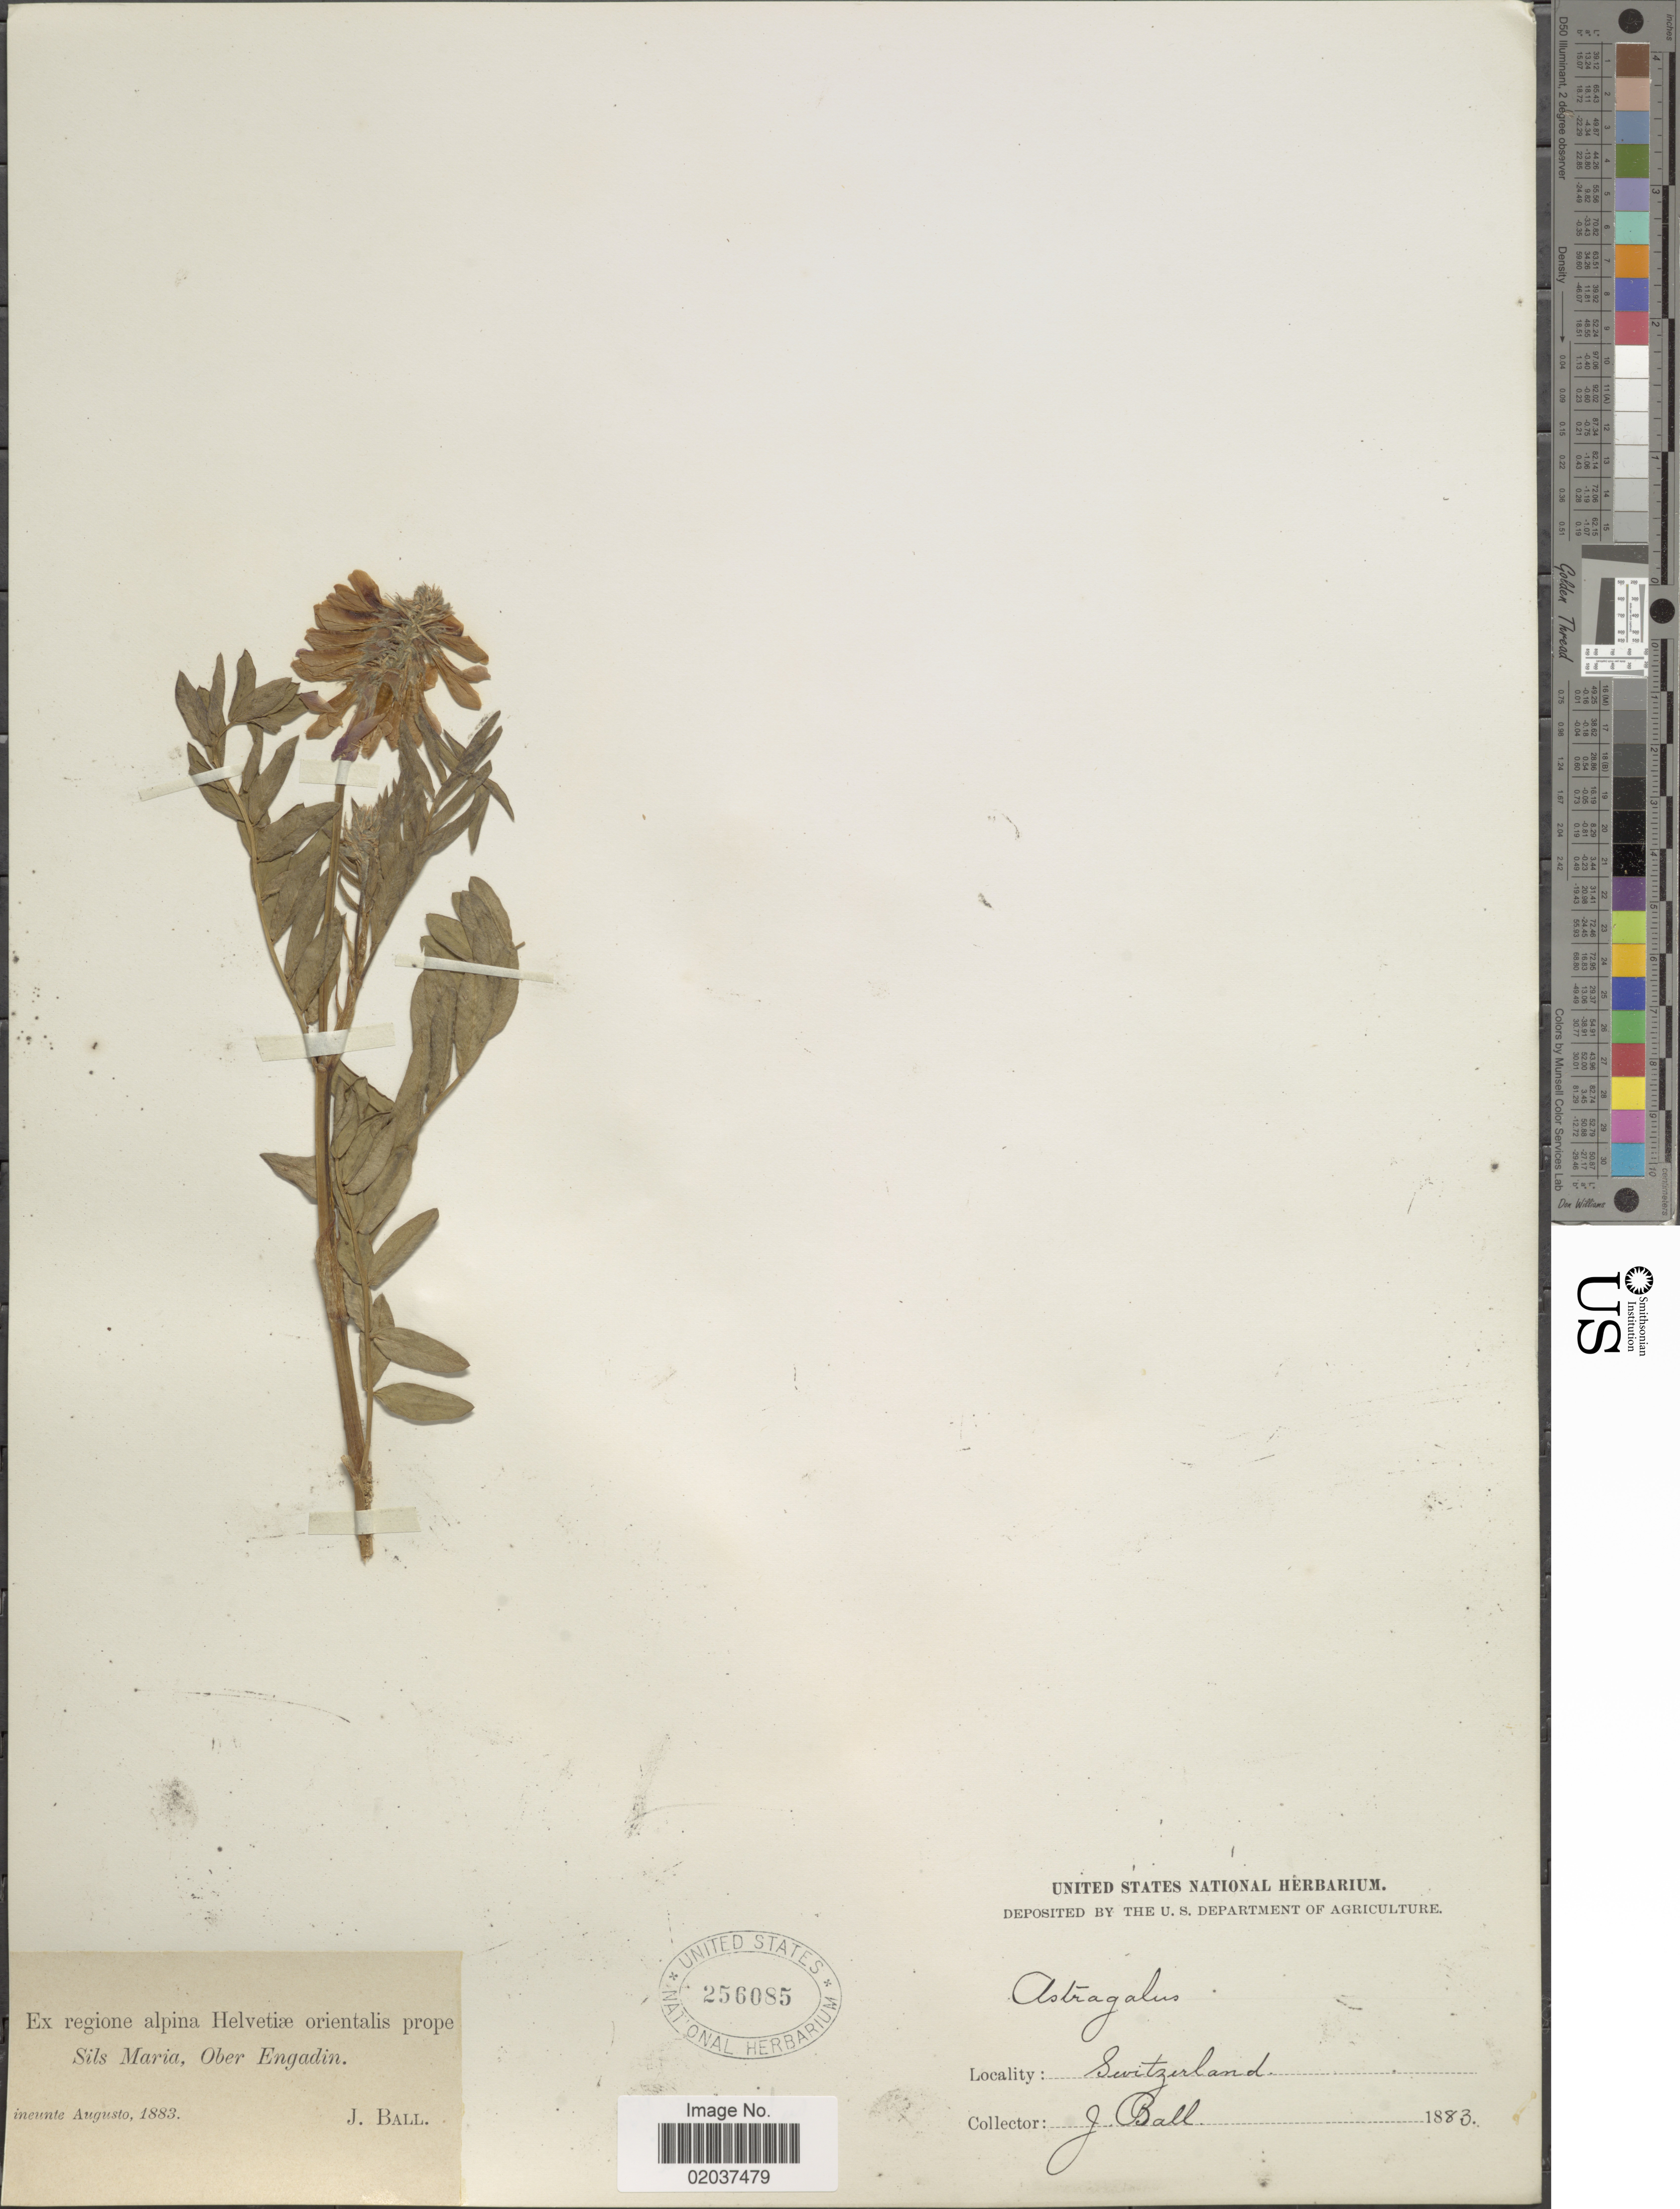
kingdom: Plantae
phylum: Tracheophyta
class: Magnoliopsida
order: Fabales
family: Fabaceae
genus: Astragalus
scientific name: Astragalus sp.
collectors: J. Ball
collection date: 1883-08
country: Switzerland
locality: Regione alpina Helvetiae orientalis prope Sils Maria, Ober Engadin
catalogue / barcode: US 256085